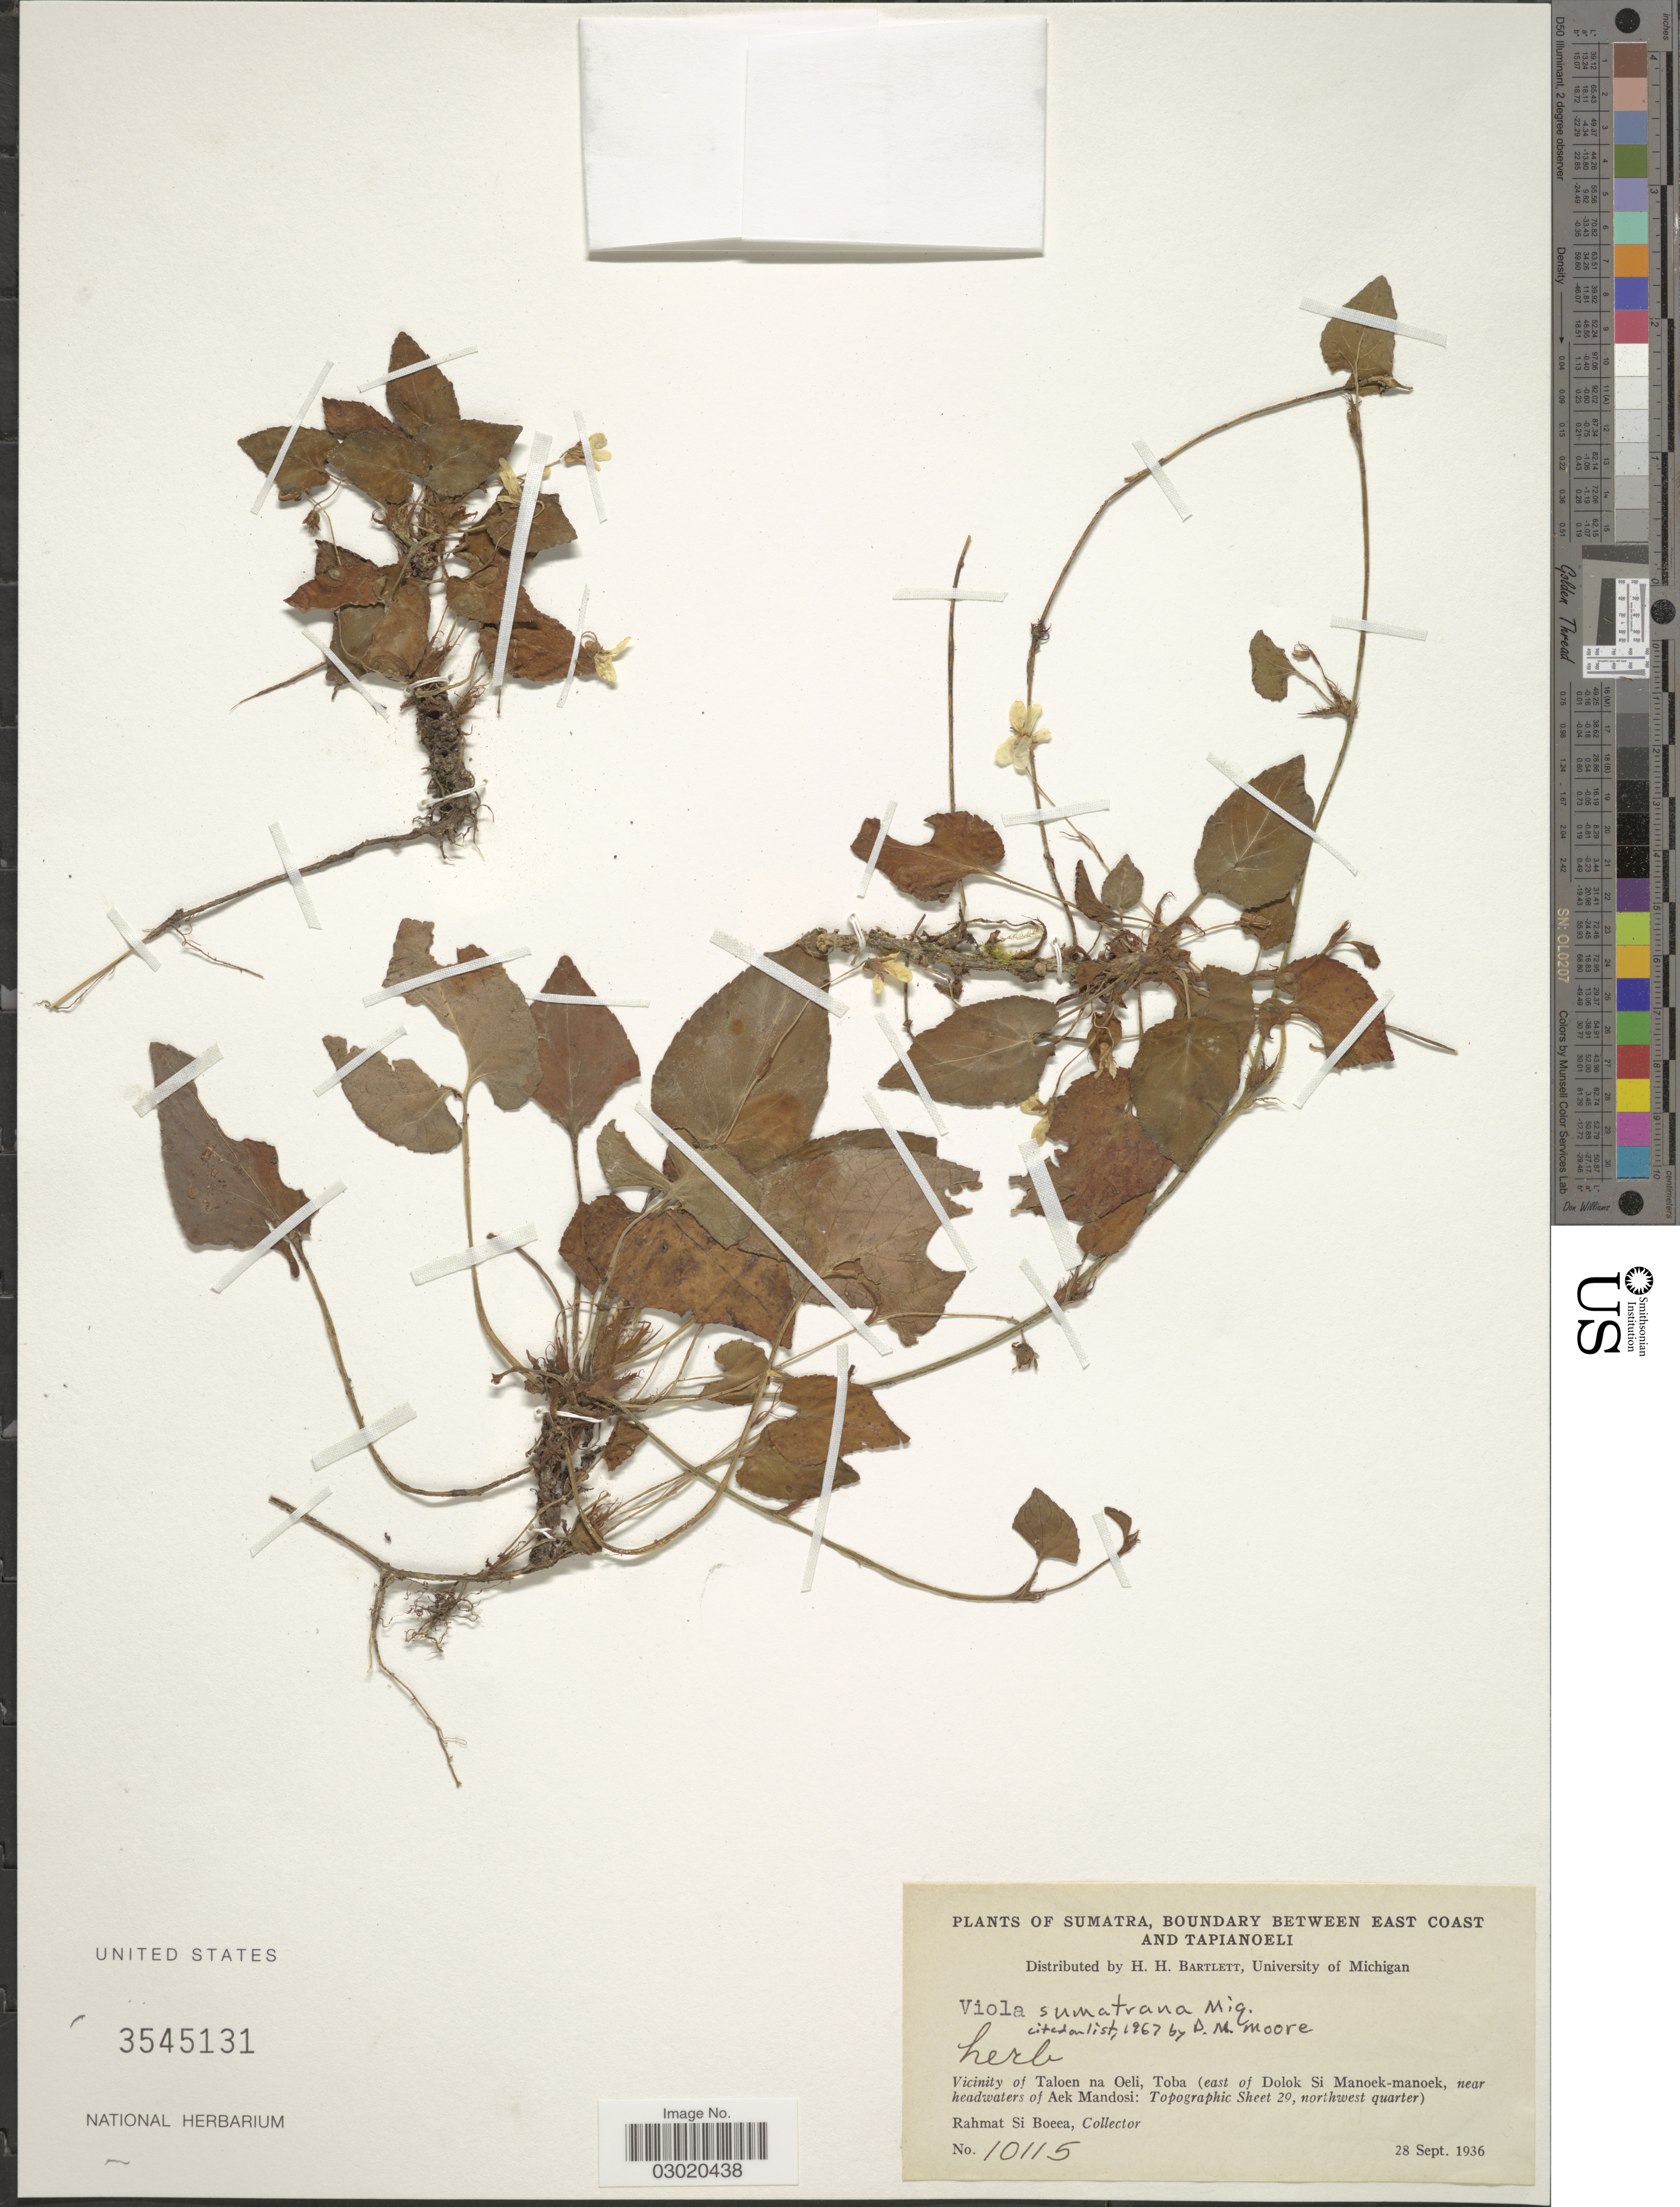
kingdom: Plantae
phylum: Tracheophyta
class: Magnoliopsida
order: Malpighiales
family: Violaceae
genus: Viola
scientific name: Viola sumatrana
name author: Miq.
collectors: Rahmat Si Boeea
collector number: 10115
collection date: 1936-09-28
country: Indonesia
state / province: Sumatra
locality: Boundary between East Coast and Tapianoeli. Vicinity of Taloen na Oeli, Toba (east of Dolok Si Manoek-manoek, near headwaters of Aek Mandosi: Topographic Sheet 29, northwest quarter).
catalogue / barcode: US 3545131